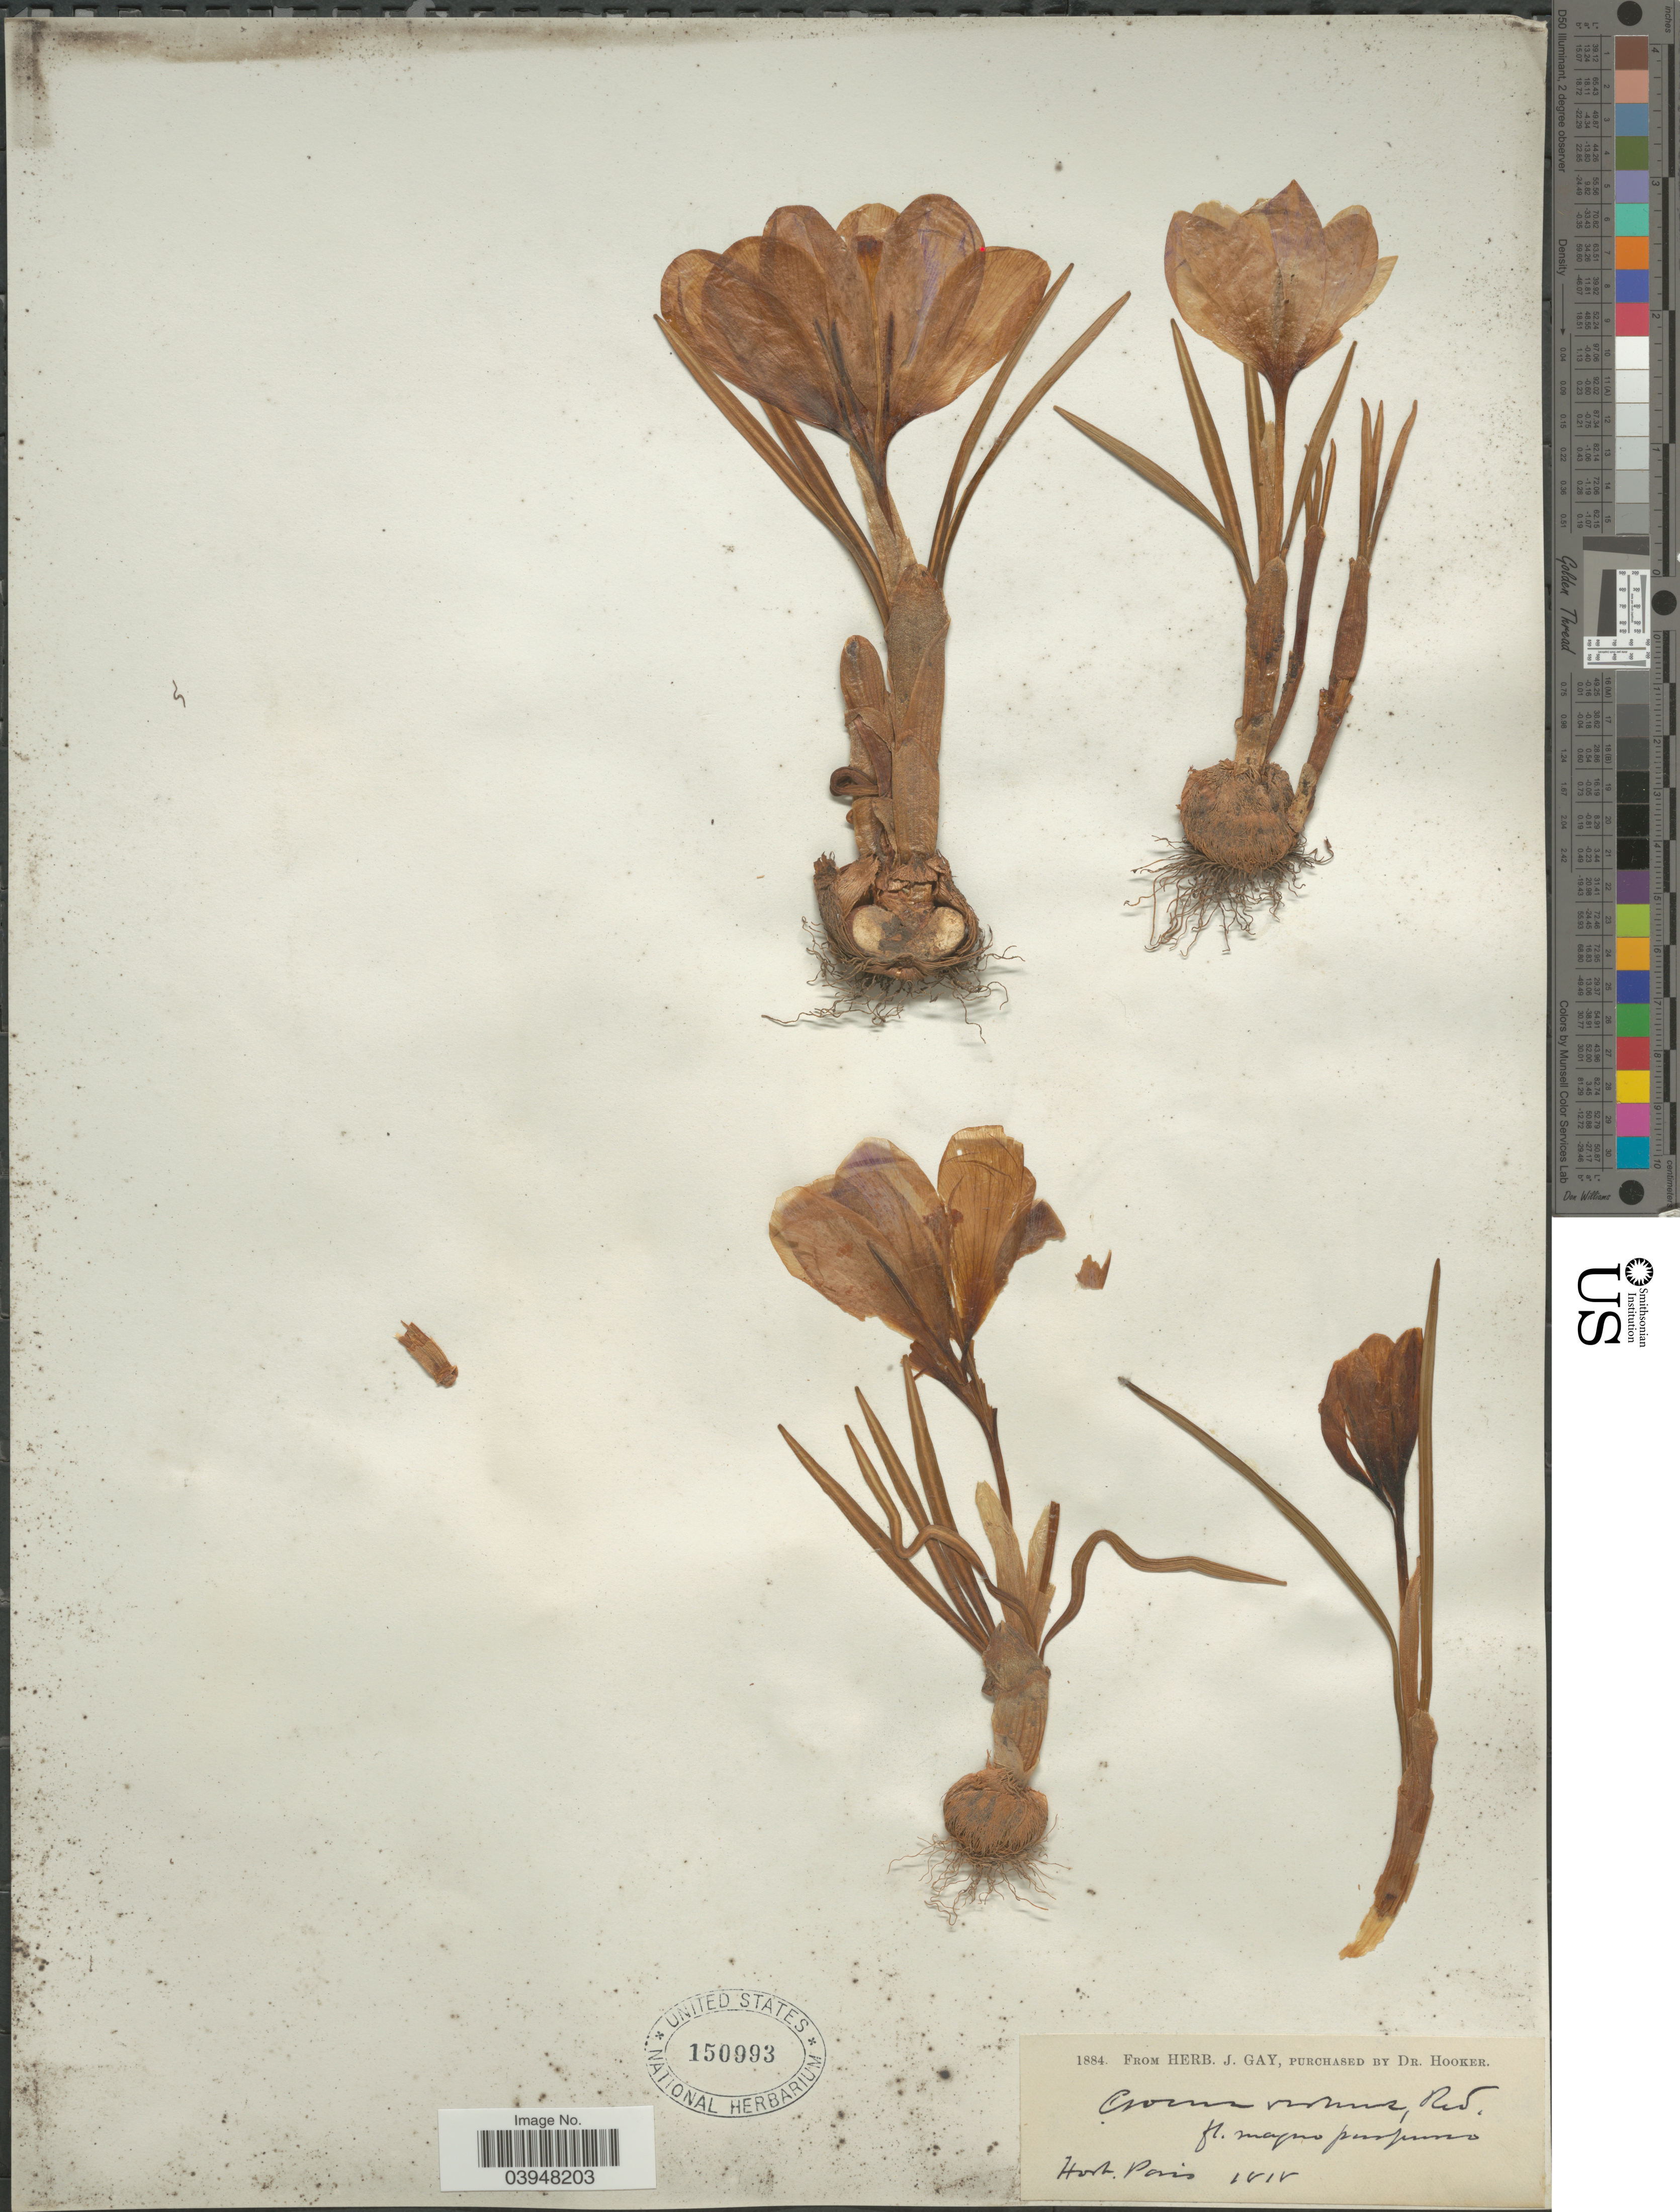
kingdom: Plantae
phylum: Tracheophyta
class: Liliopsida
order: Asparagales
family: Iridaceae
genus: Crocus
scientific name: Crocus vernus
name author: Hill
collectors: ex herb. J. Gay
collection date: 1818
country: France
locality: Hort. Paris.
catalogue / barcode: US 150993